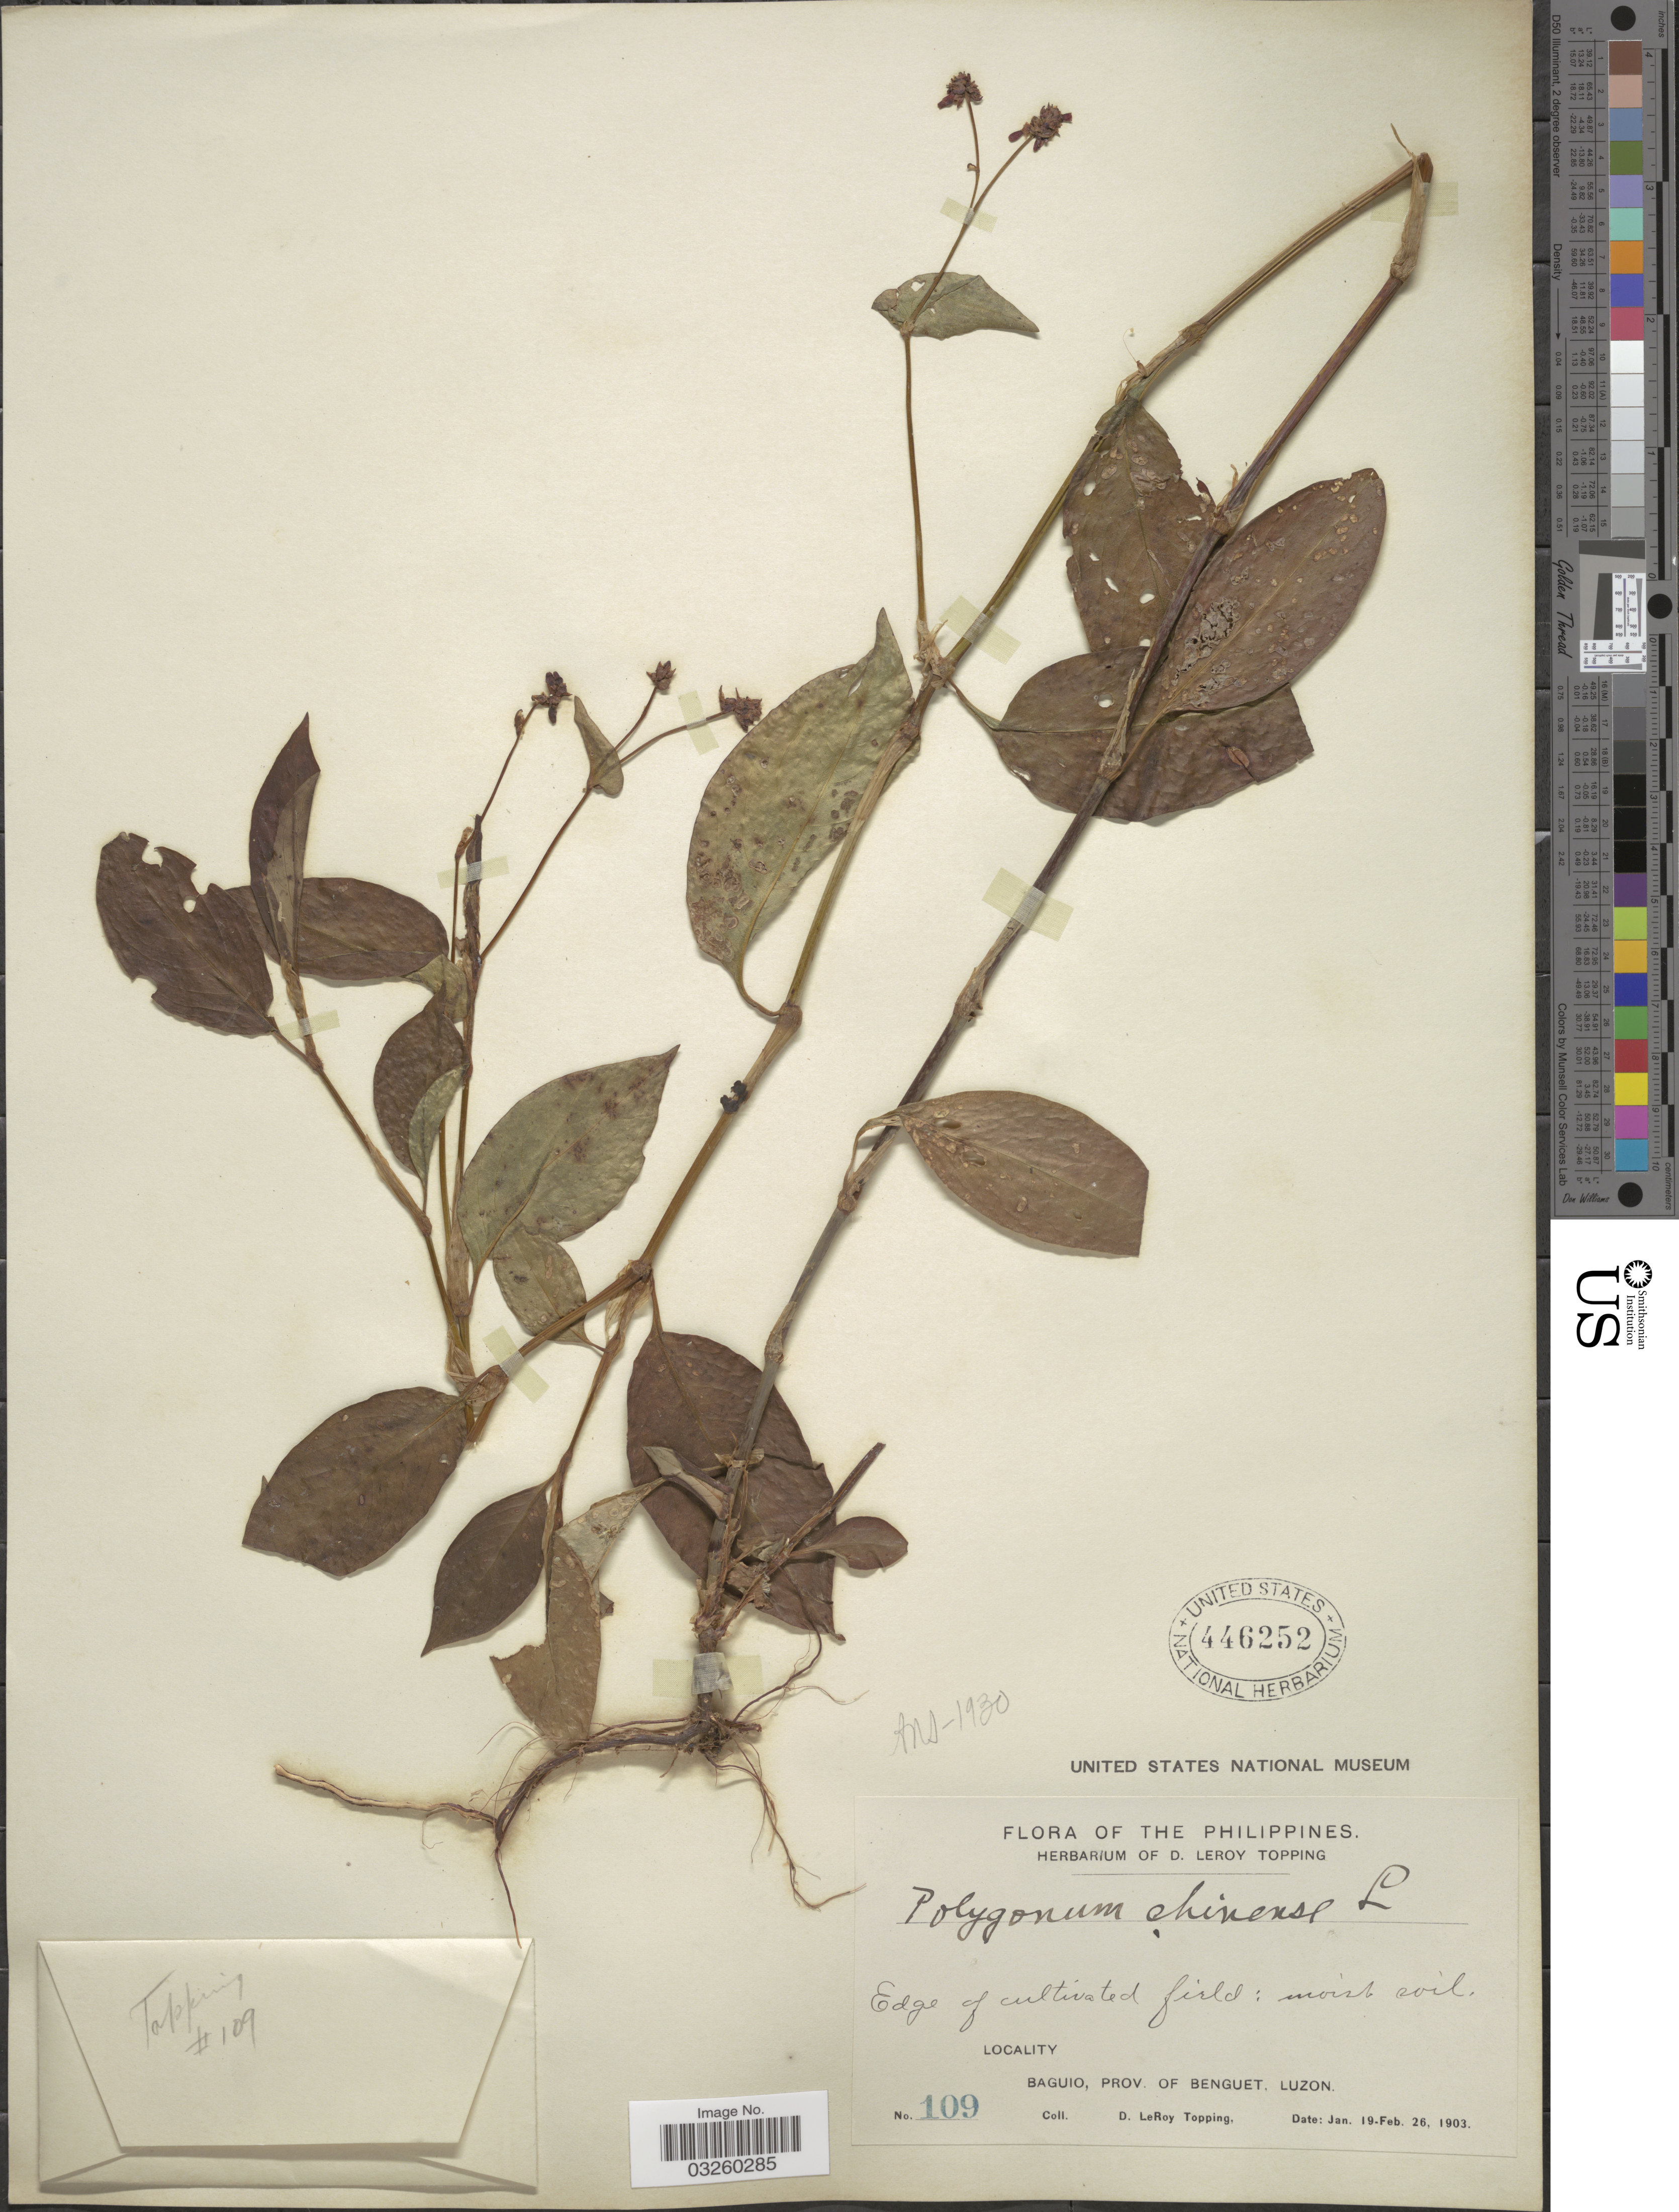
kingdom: Plantae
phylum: Tracheophyta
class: Magnoliopsida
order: Caryophyllales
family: Polygonaceae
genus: Polygonum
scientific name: Polygonum chinense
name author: L.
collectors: D. L. Topping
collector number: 109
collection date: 1903-01-19/1903-02-26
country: Philippines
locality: Edge of cultivated field: moist soil. Baguio, Prov. of Benguet, Luzon.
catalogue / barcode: US 446252